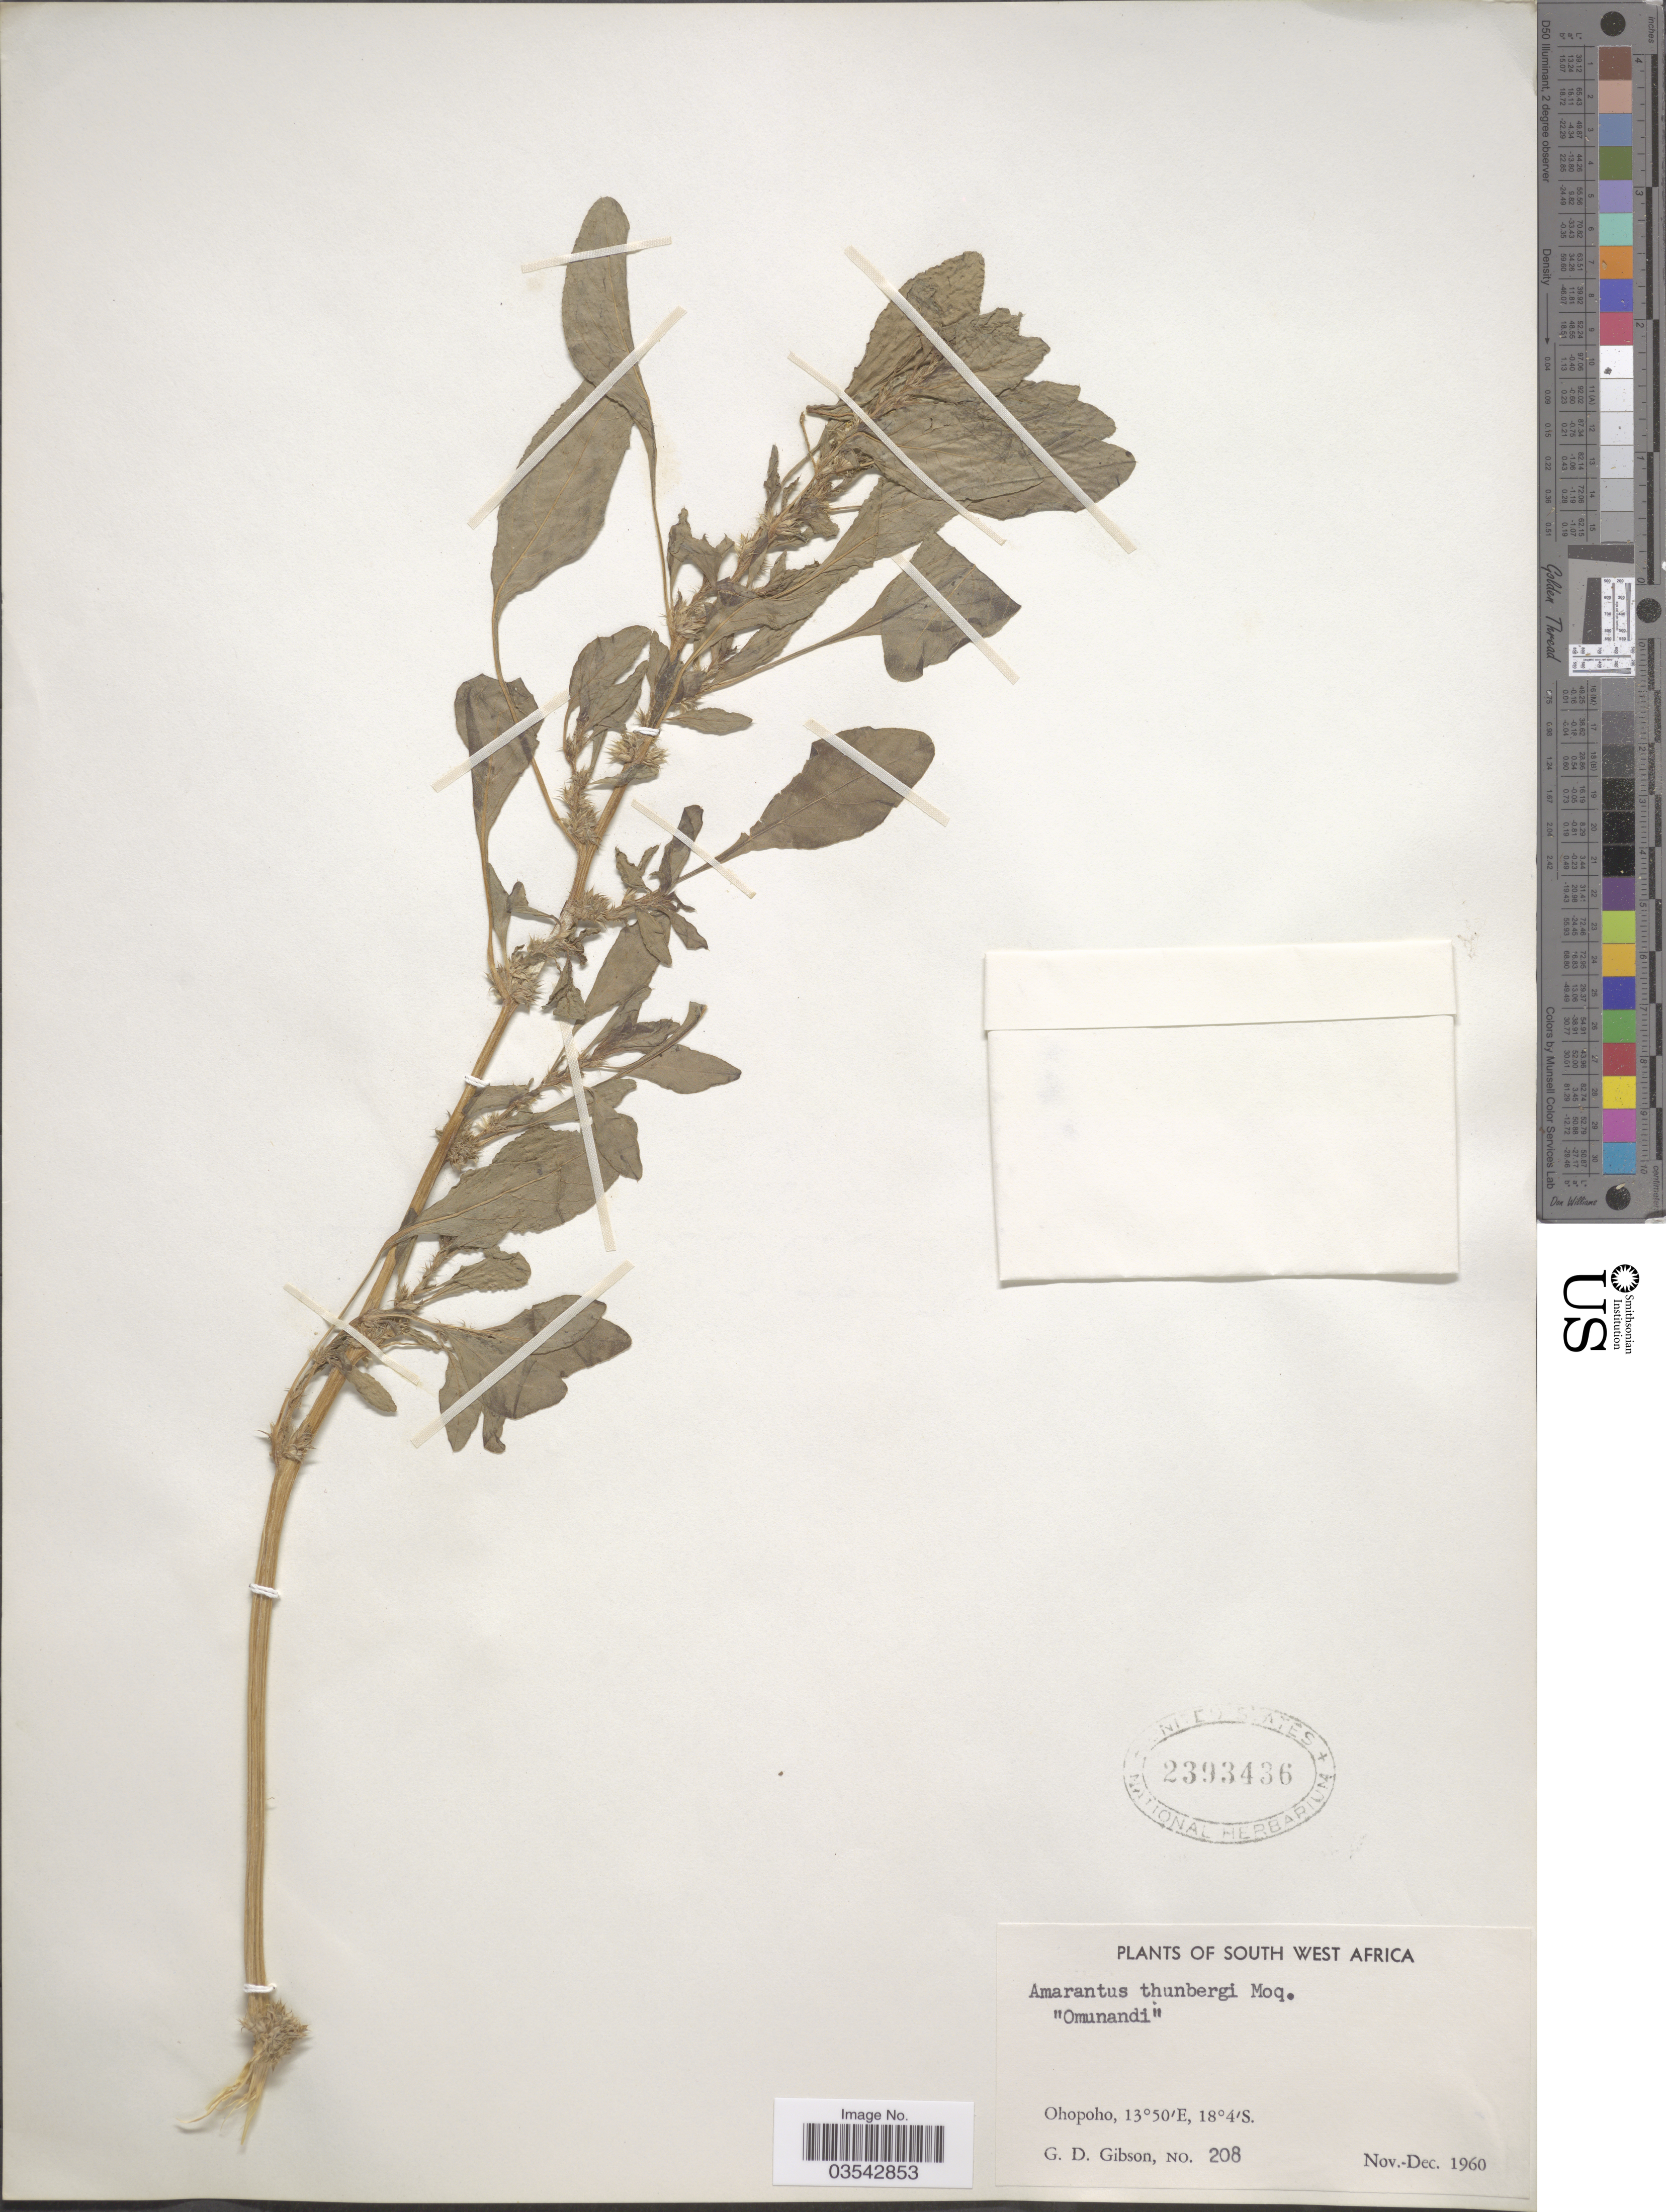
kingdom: Plantae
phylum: Tracheophyta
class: Magnoliopsida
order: Caryophyllales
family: Amaranthaceae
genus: Amaranthus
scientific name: Amaranthus thunbergii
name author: Moq.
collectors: G. D. Gibson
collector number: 208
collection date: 1960-11/1960-12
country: Namibia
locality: South West Africa. Ohopoho.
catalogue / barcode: US 2393436